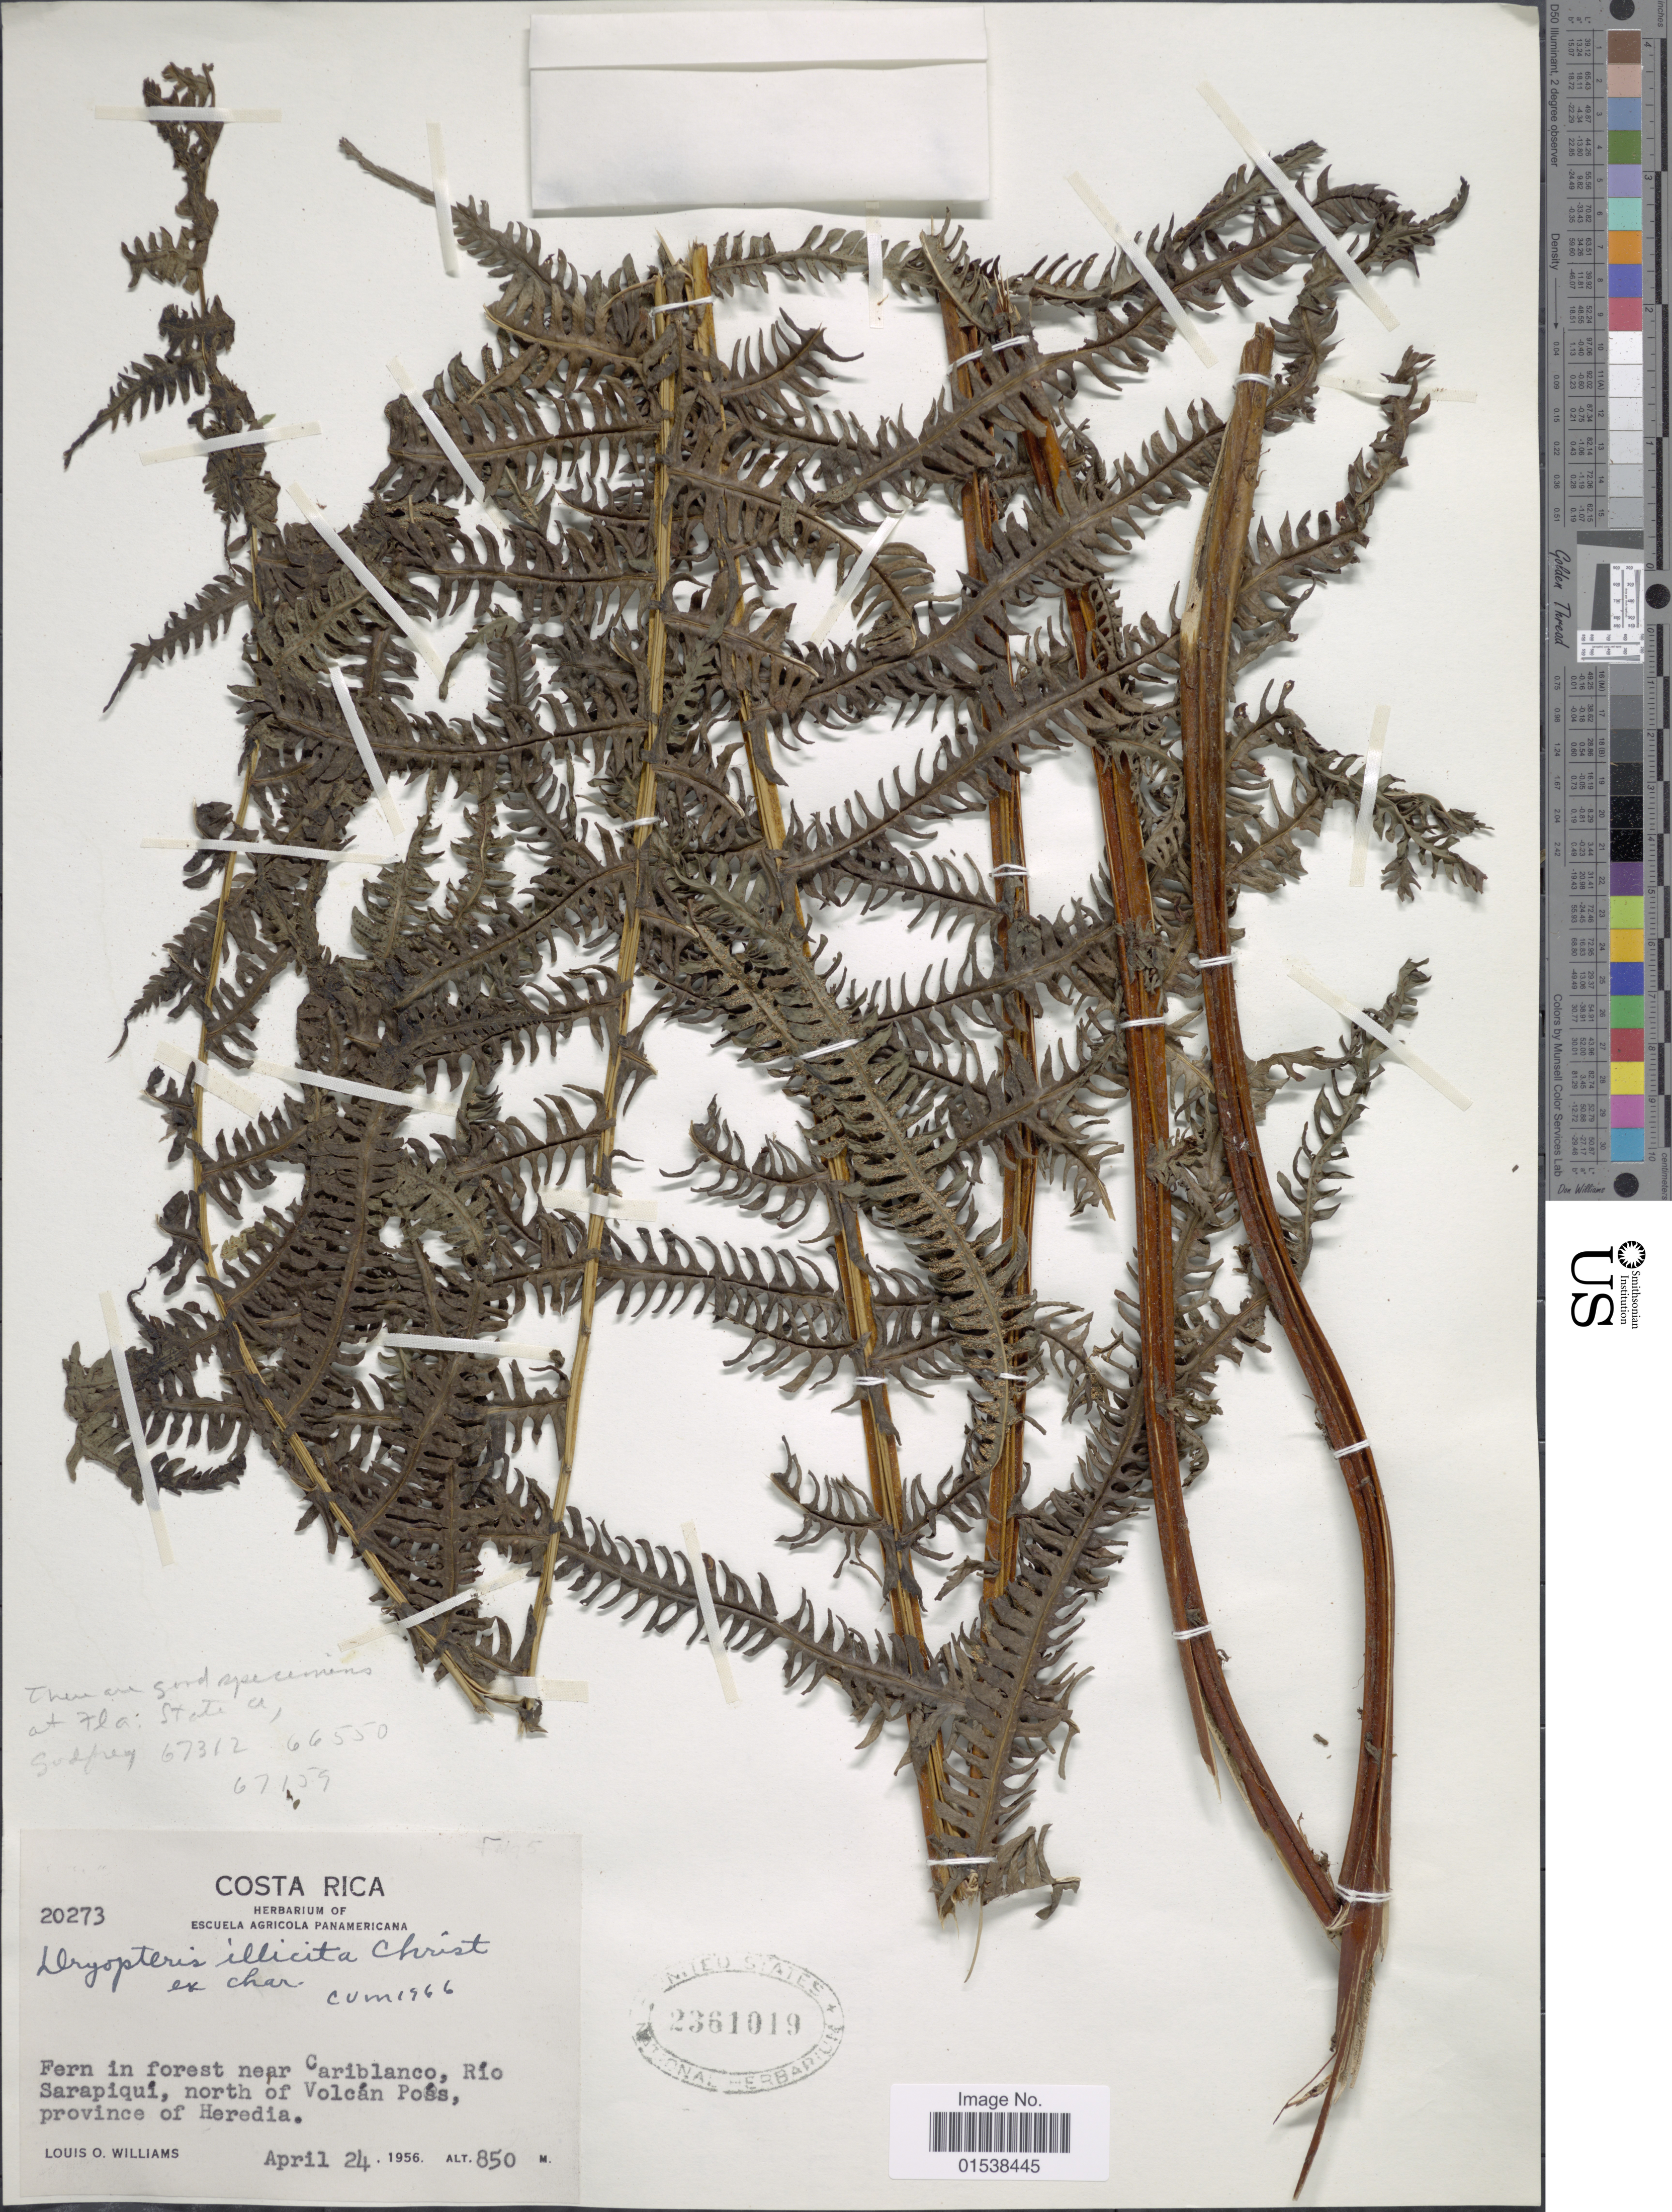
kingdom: Plantae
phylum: Tracheophyta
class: Polypodiopsida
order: Polypodiales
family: Thelypteridaceae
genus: Amauropelta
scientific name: Amauropelta pachyrachis var. pachyrachis (Kunze) comb. nov., ined 2015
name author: (Kunze)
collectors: L. O. Williams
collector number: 20273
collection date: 1956-04-24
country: Costa Rica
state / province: Heredia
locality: Near Cariblanco, Rio Sarapiqui, north of Volcan Poss, province of Heredia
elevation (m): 850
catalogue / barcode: US 2361019